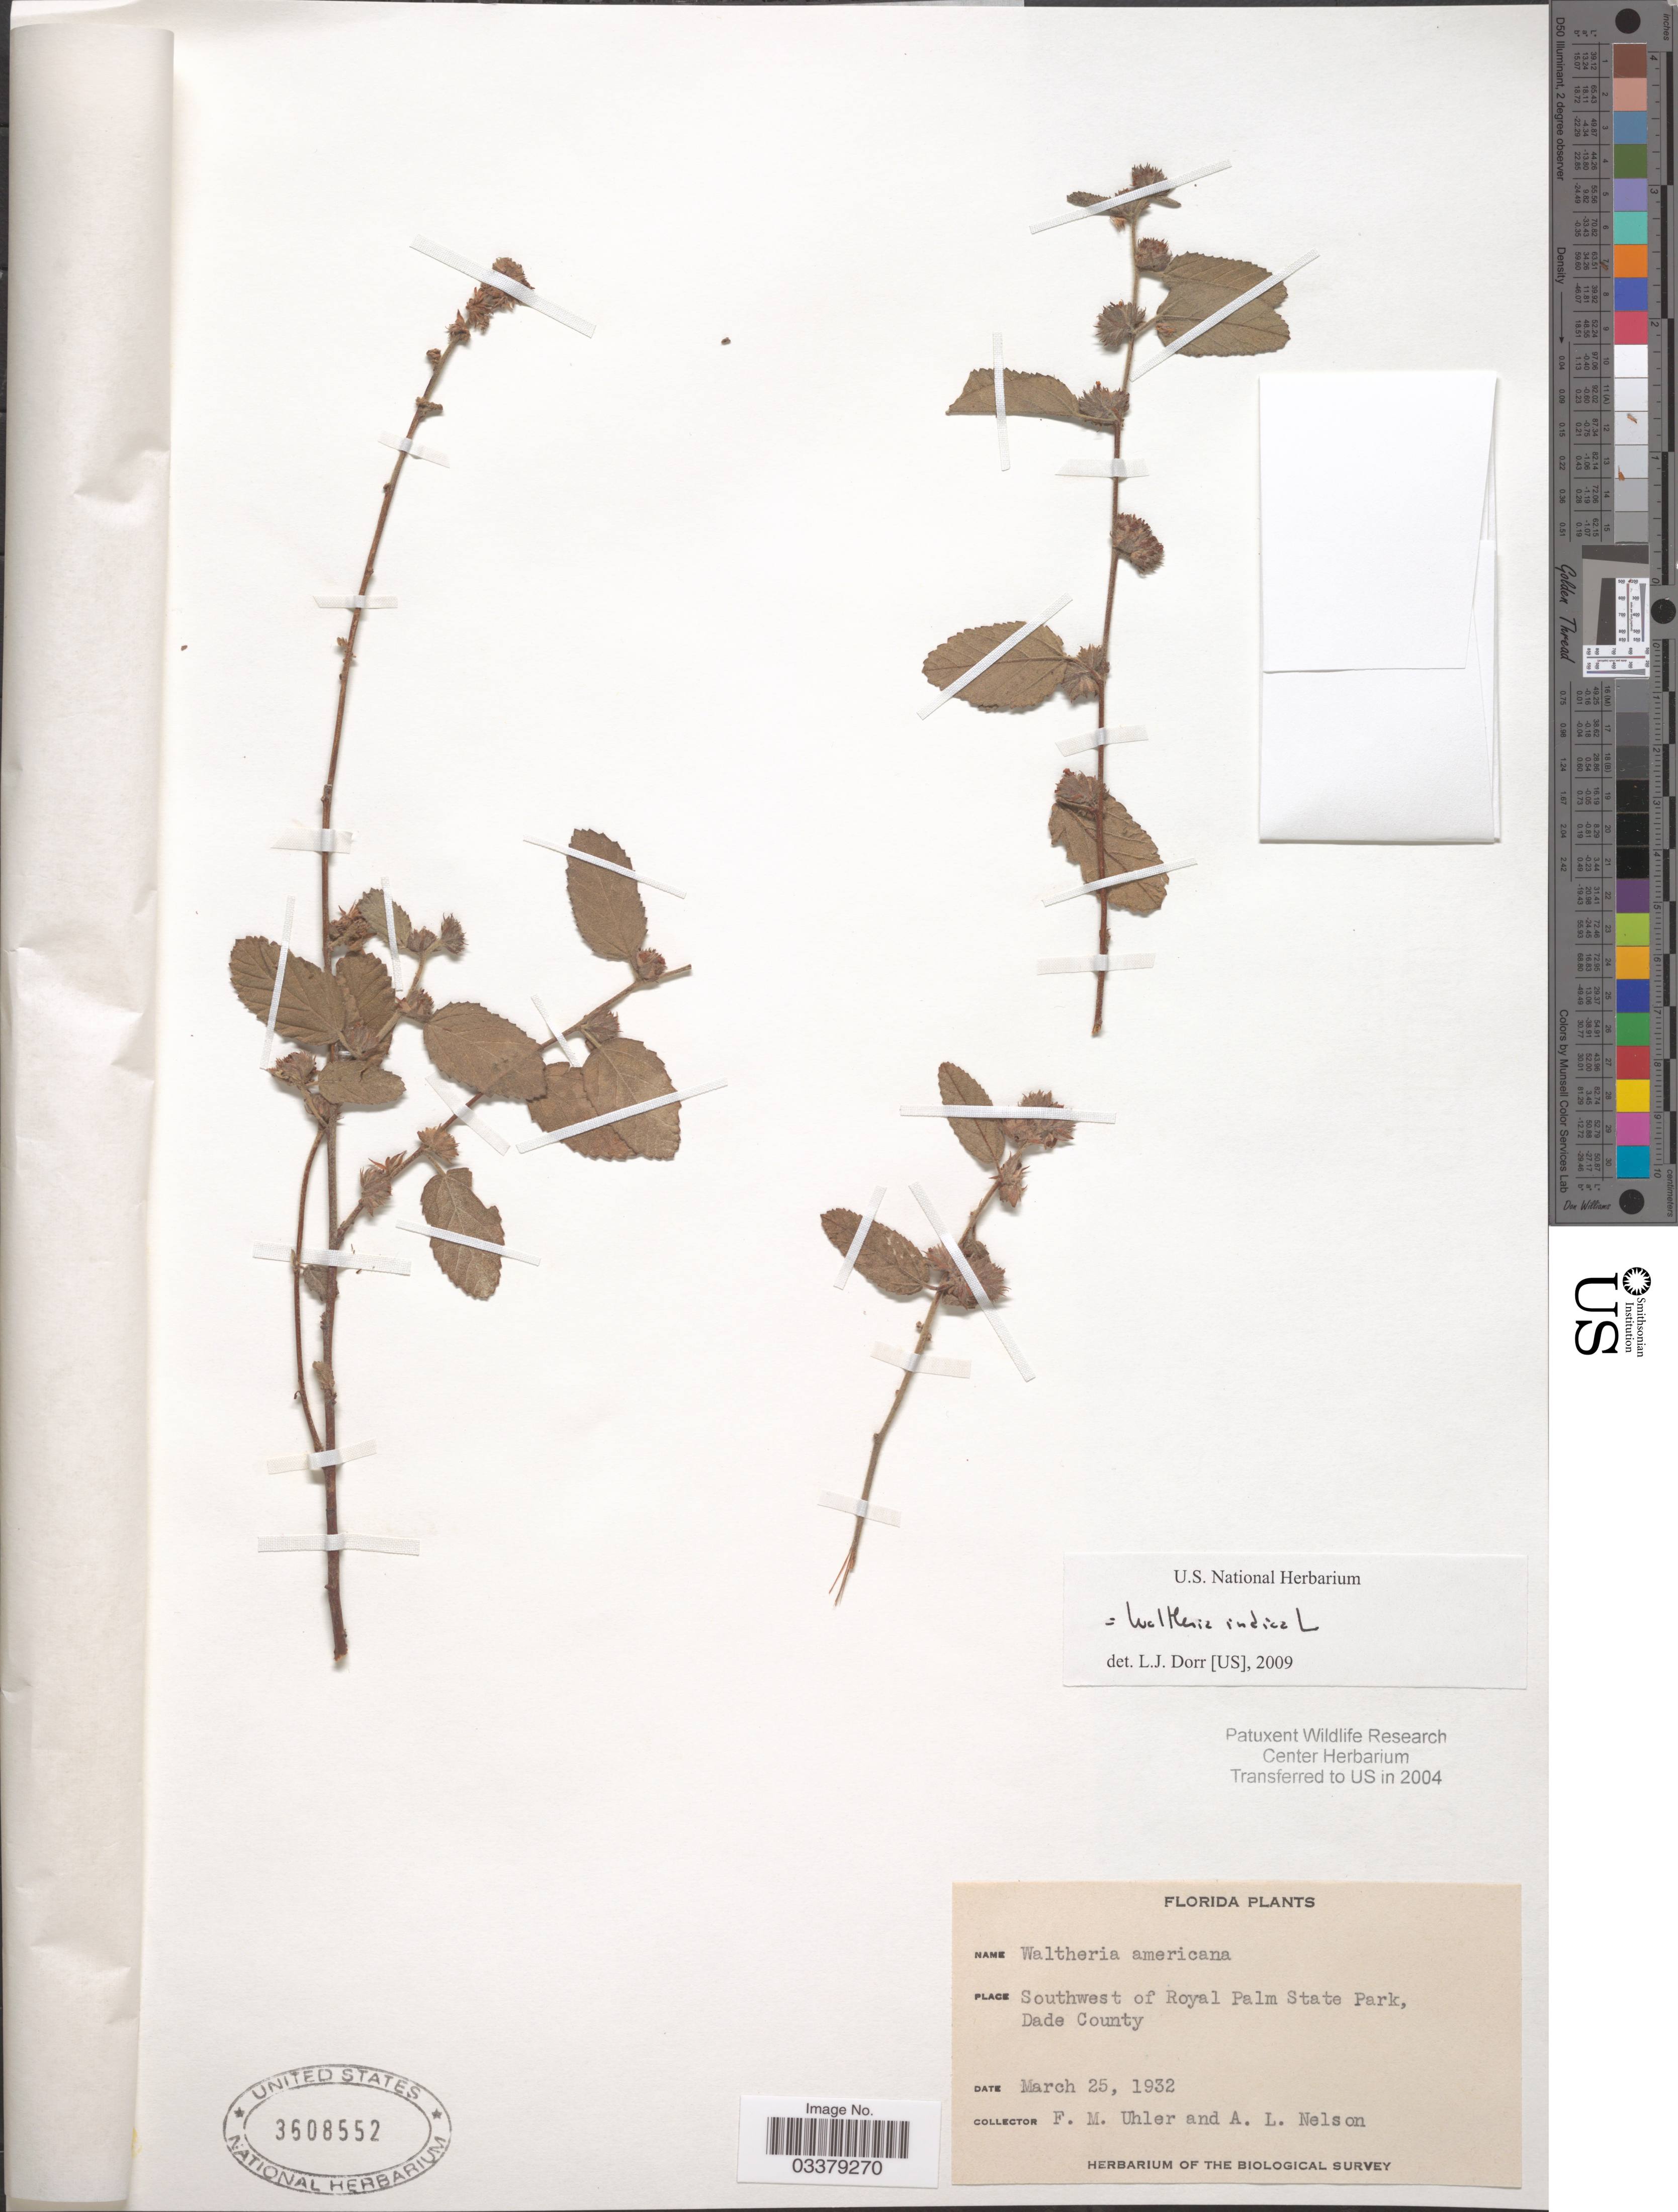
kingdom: Plantae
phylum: Tracheophyta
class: Magnoliopsida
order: Malvales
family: Malvaceae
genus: Waltheria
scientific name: Waltheria indica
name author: L.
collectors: F. M. Uhler & A. L. Nelson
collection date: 1932-03-25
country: United States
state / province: Florida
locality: Southwest of Royal Palm State Park, Dade County.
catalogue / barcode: US 3608552